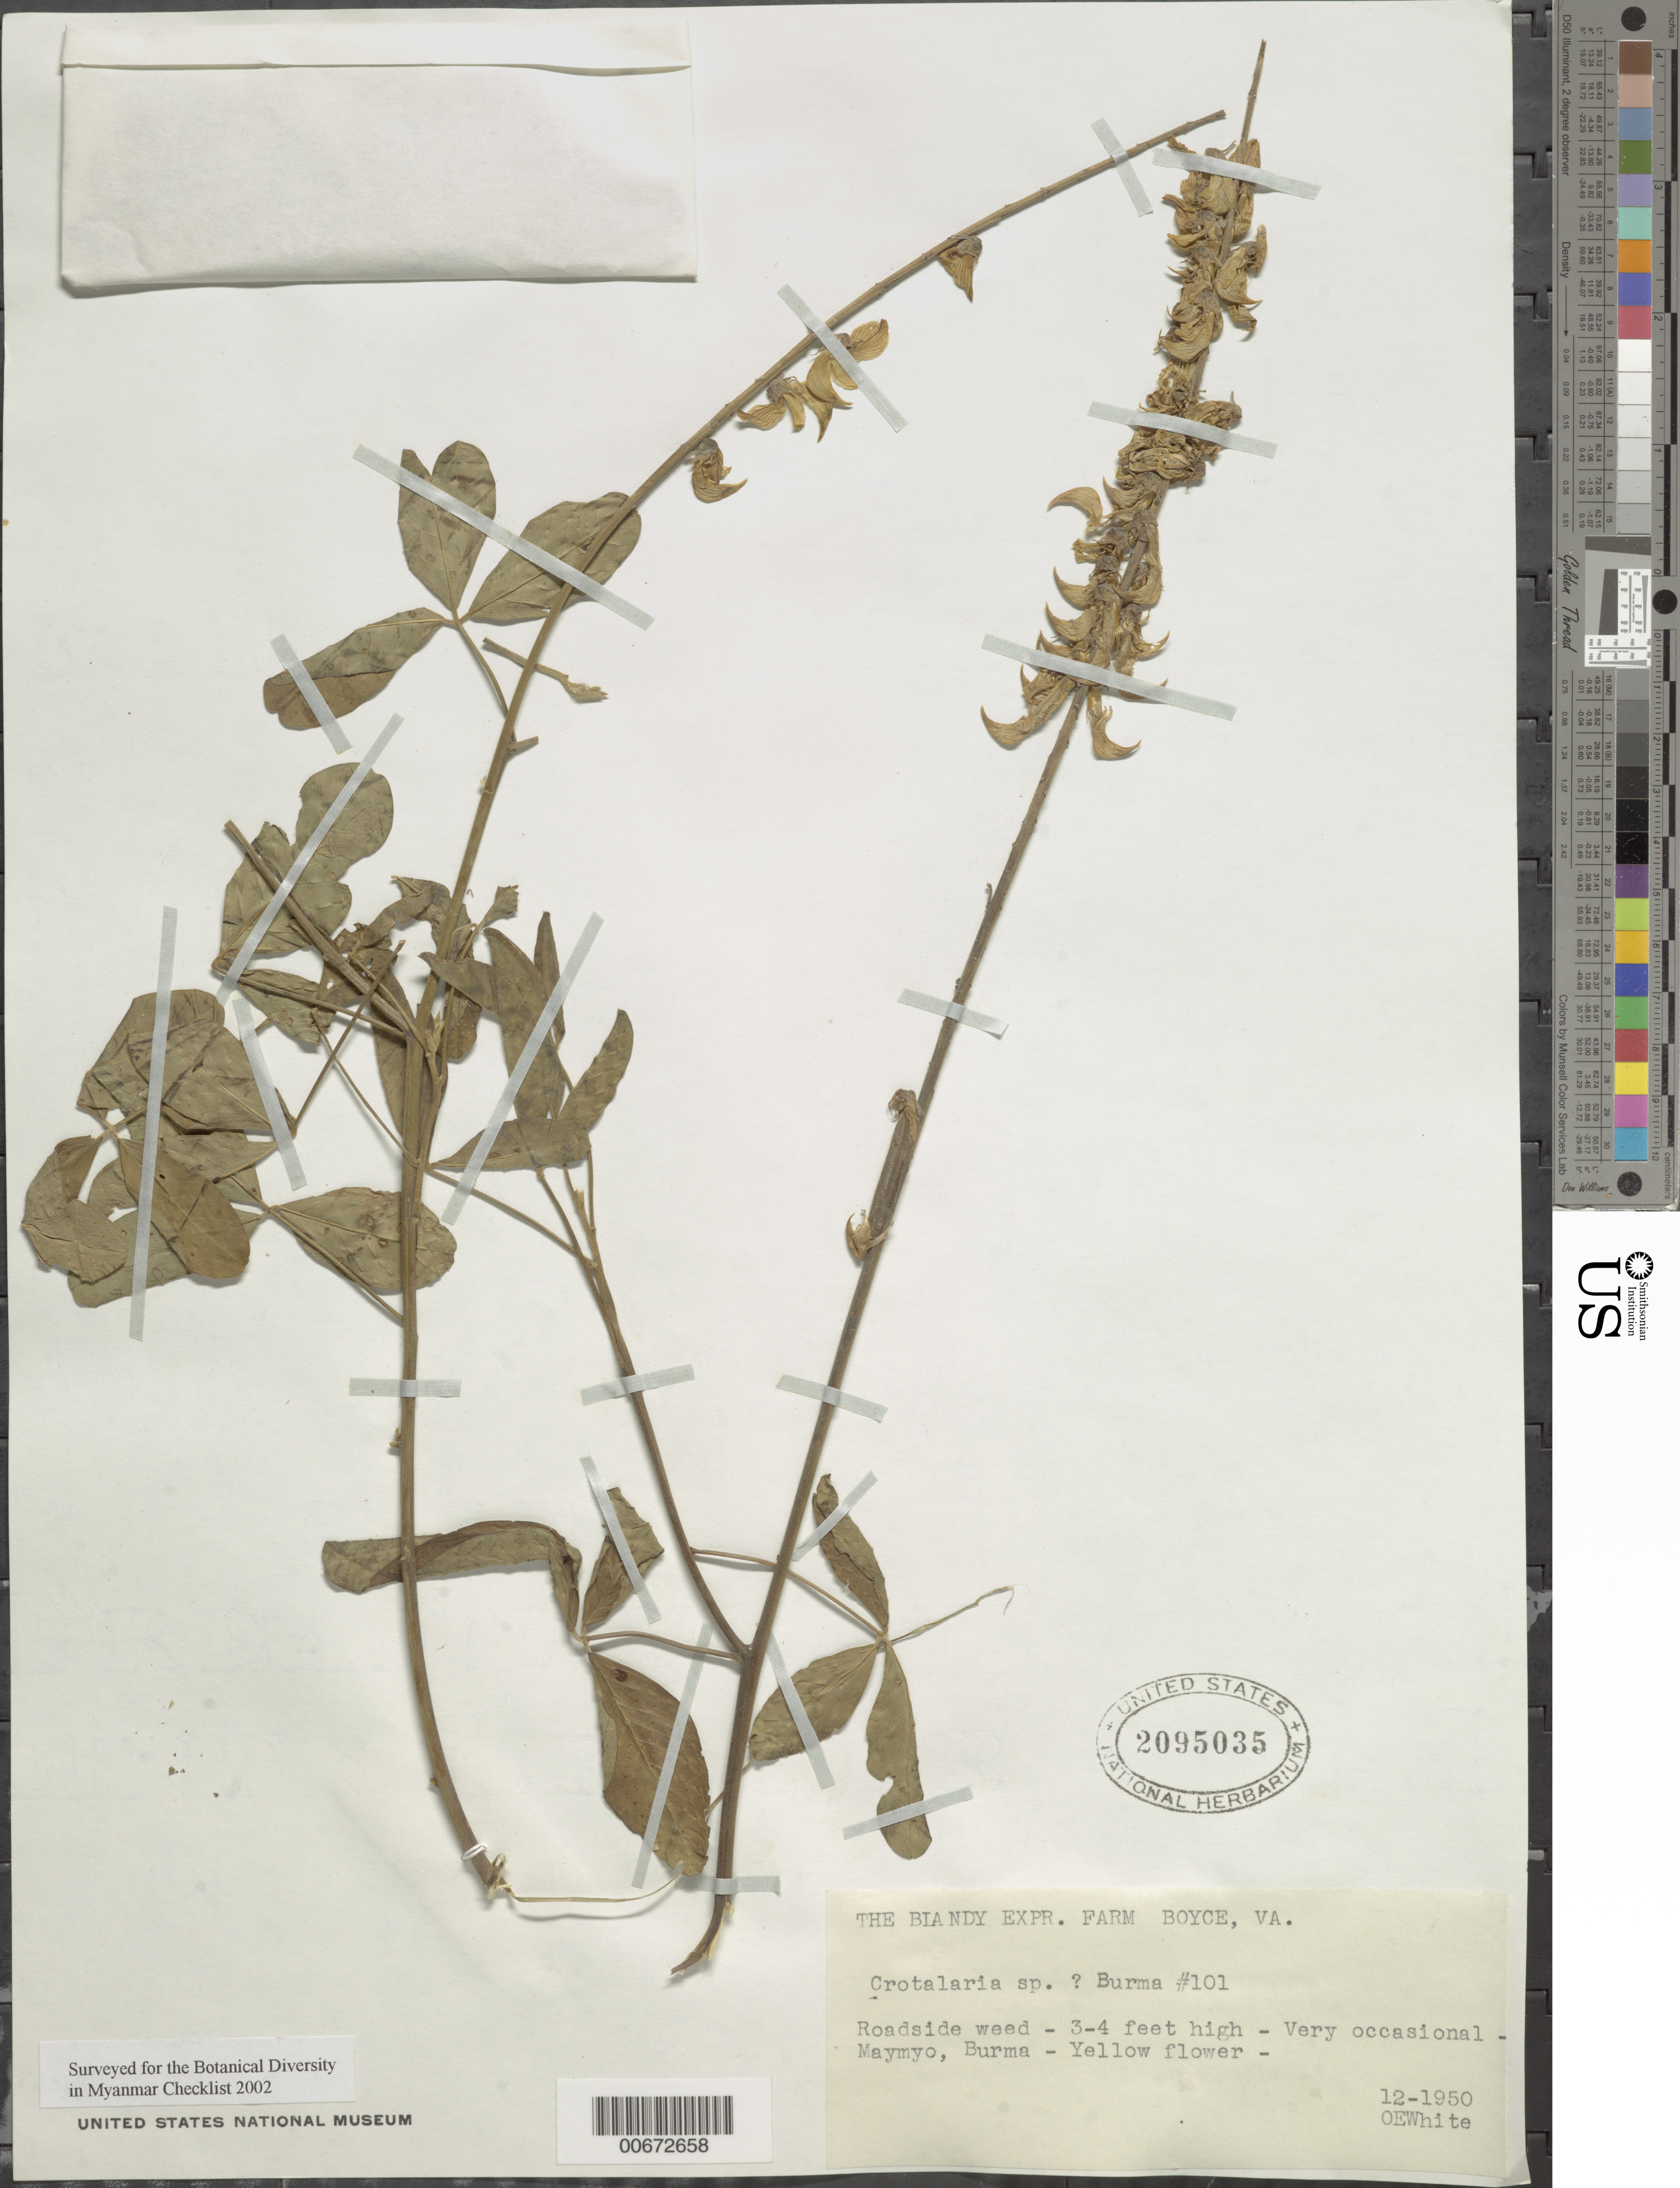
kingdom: Plantae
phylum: Tracheophyta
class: Magnoliopsida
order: Fabales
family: Fabaceae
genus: Crotalaria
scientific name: Crotalaria sp.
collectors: O. E. White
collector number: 101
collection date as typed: Dec 1950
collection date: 1950-12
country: Myanmar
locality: Maymyo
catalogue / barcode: US 2095035